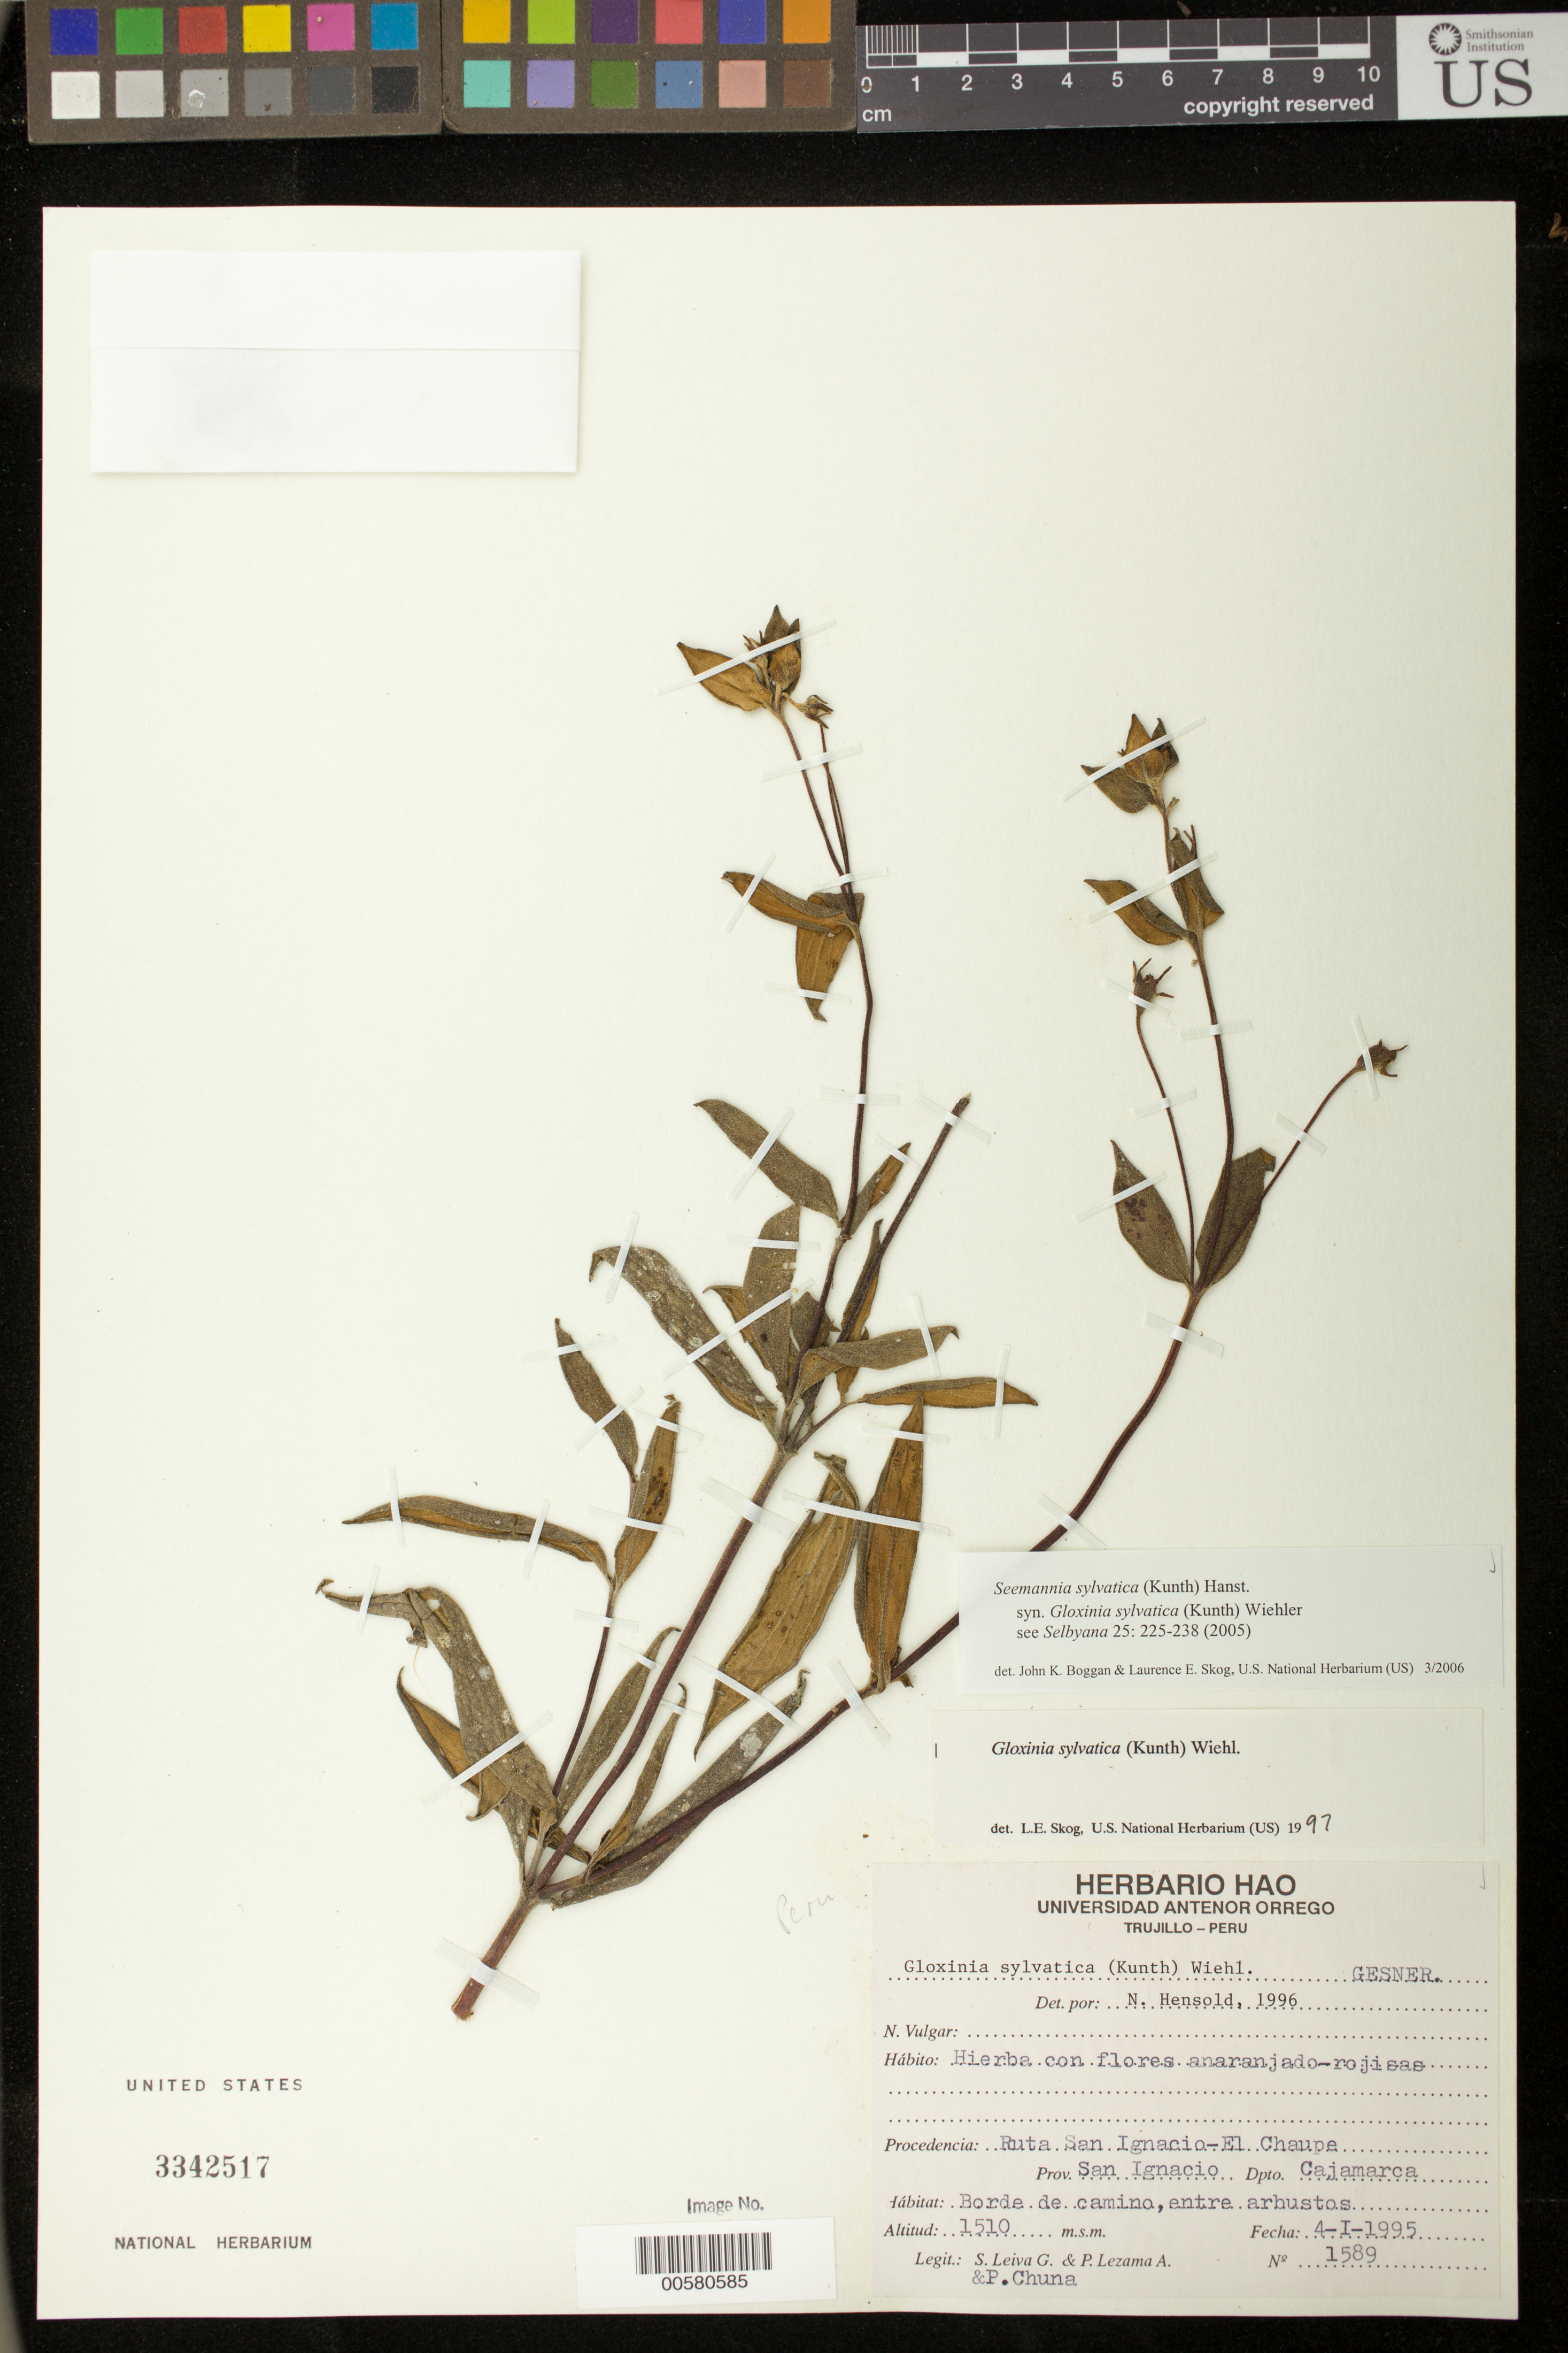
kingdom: Plantae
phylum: Tracheophyta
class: Magnoliopsida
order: Lamiales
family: Gesneriaceae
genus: Seemannia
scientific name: Seemannia sylvatica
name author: (Kunth) Hanst.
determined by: Boggan, J. K.; Skog, L. E.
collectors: S. Leiva G., P. Lezama A. & P. Chuna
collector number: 1589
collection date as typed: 04 Jan 1995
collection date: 1995-01-04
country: Peru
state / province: Cajamarca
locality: Prov. San Ignacio, Ruta San Ignacio - El Chaupe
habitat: Borde de camino, entre arbustos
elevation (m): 1510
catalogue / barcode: US 3342517